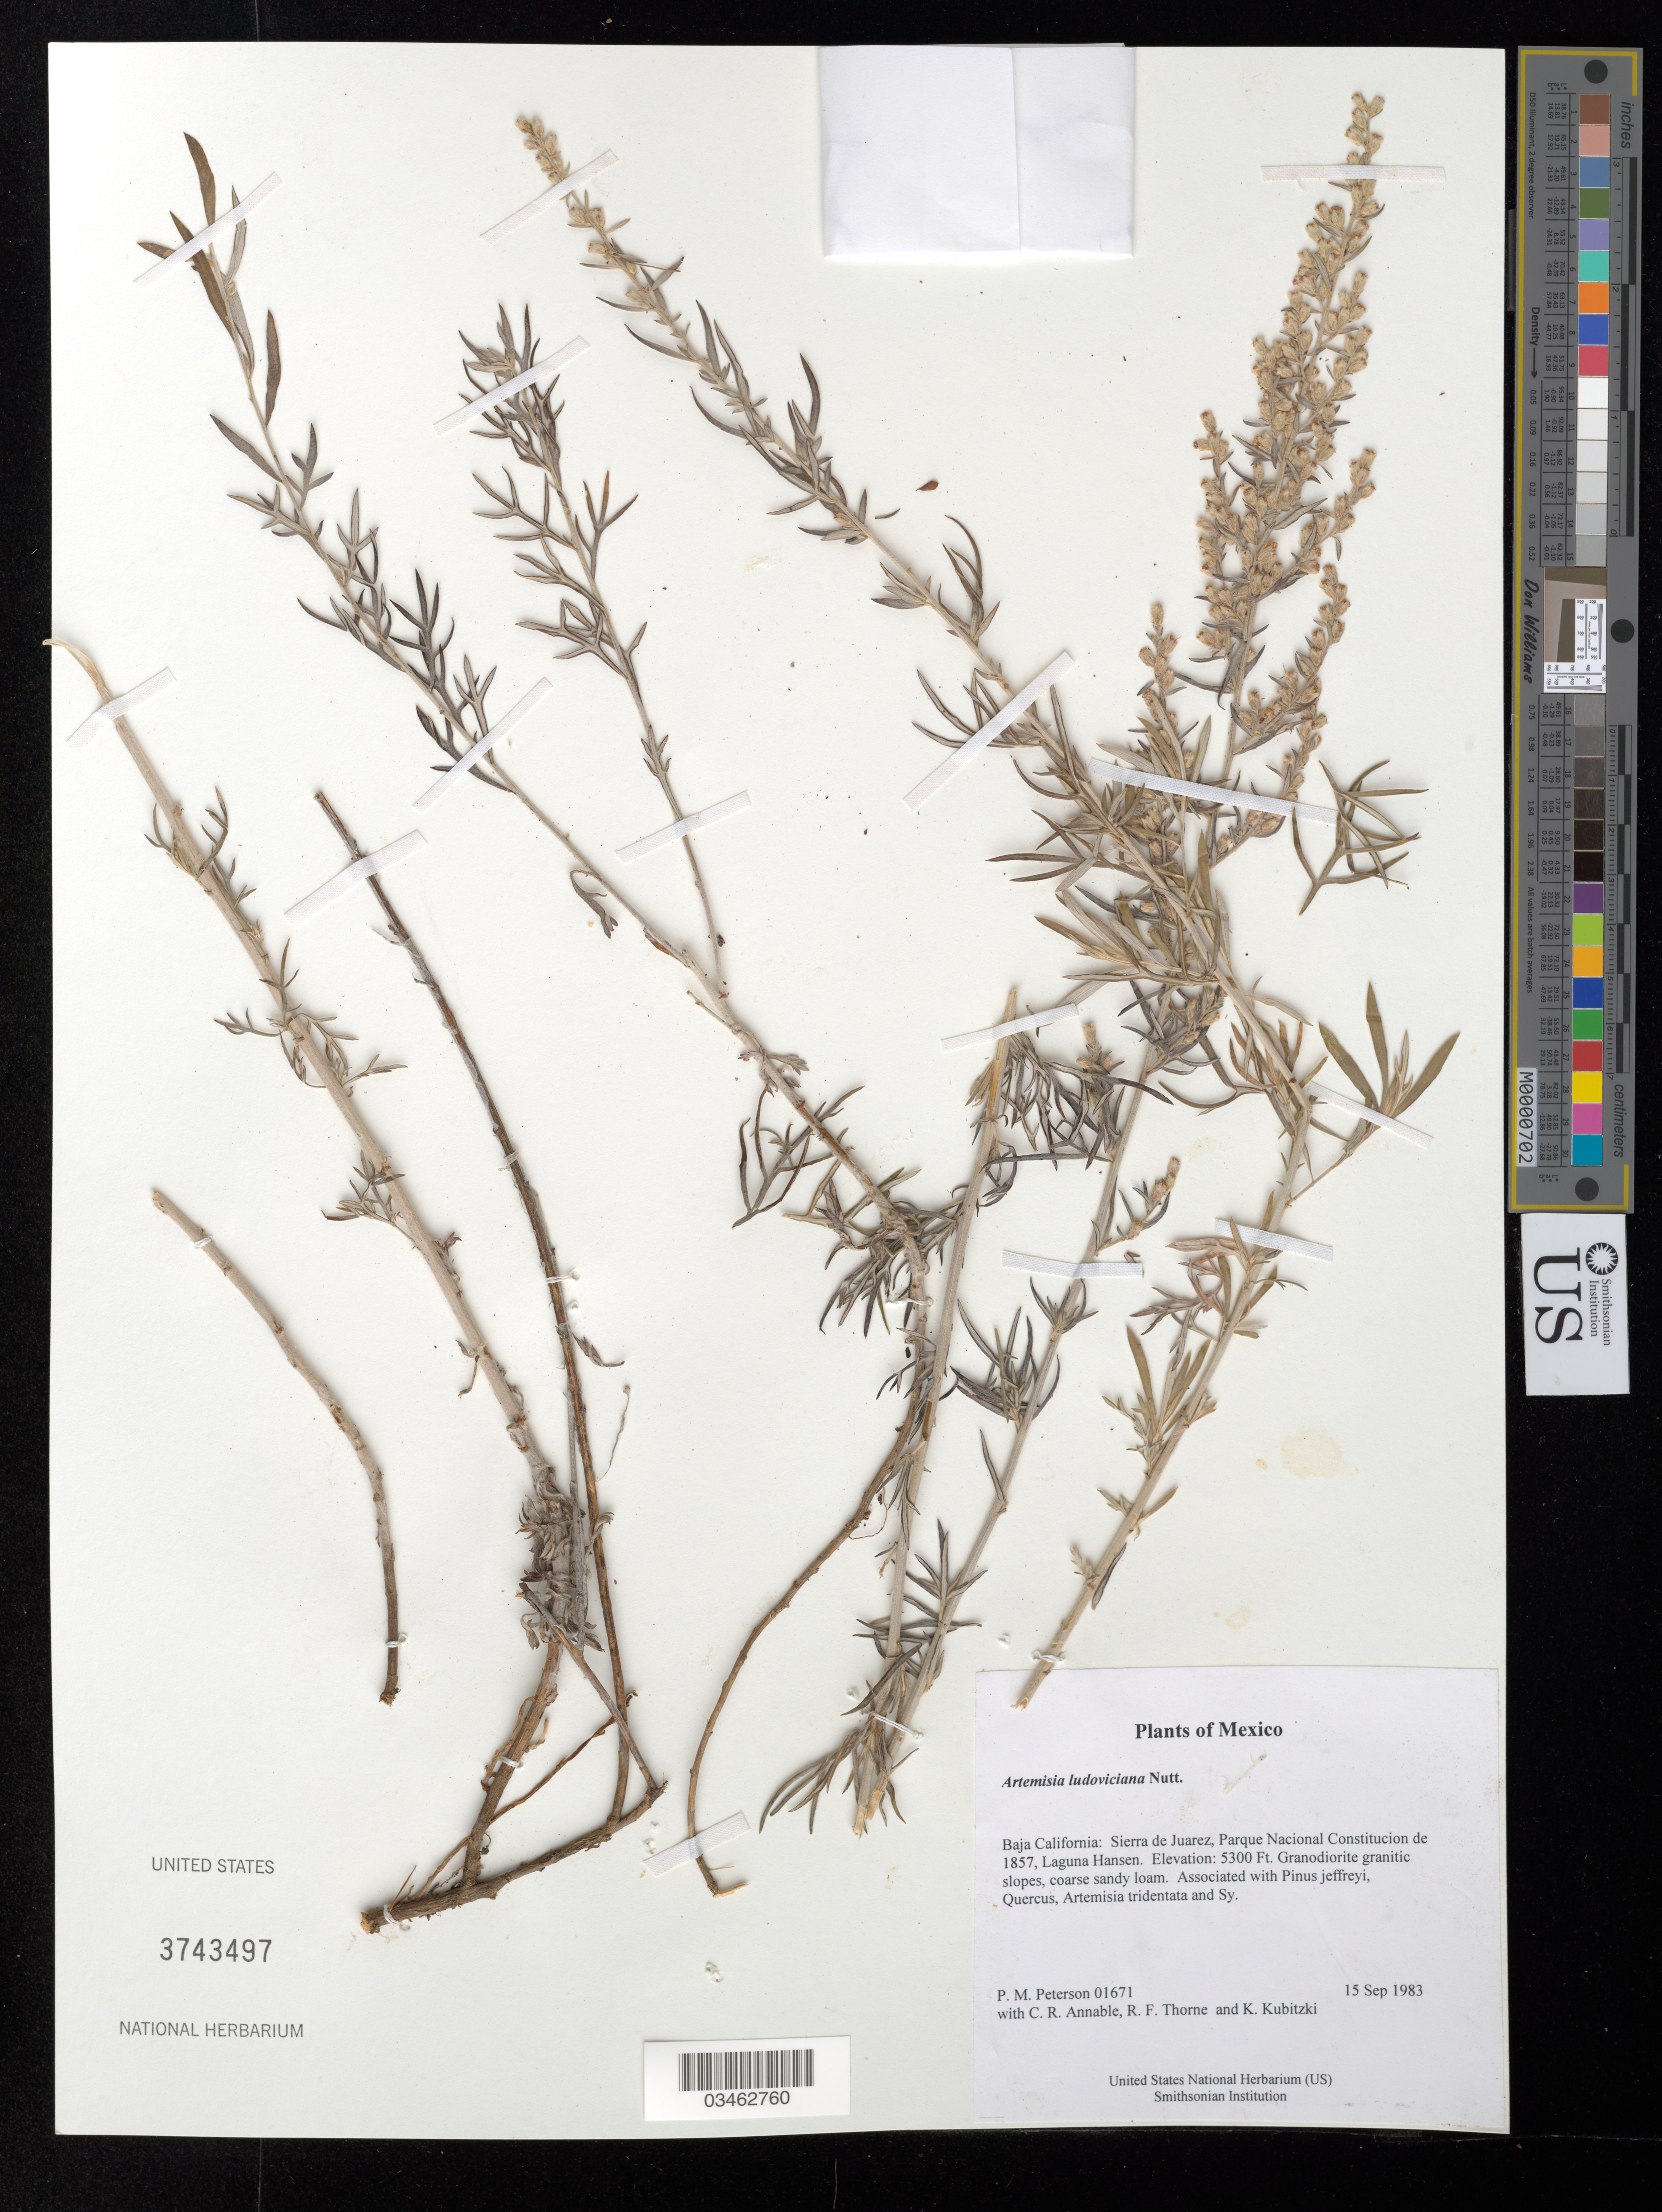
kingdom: Plantae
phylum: Tracheophyta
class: Magnoliopsida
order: Asterales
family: Asteraceae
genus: Artemisia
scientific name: Artemisia ludoviciana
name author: Nutt.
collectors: P. M. Peterson, C. R. Annable, R. F. Thorne & K. Kubitzki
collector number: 01671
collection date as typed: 15 Sep 1983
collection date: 1983-09-15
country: Mexico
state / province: Baja California Norte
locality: Sierra de Juarez, Parque Nacional Constitucion de 1857, Laguna Hansen.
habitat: Granodiorite granitic slopes, coarse sandy loam. Associated with Pinus jeffreyi, Quercus, Artemisia tridentata and Sy.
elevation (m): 1615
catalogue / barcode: US 3743497